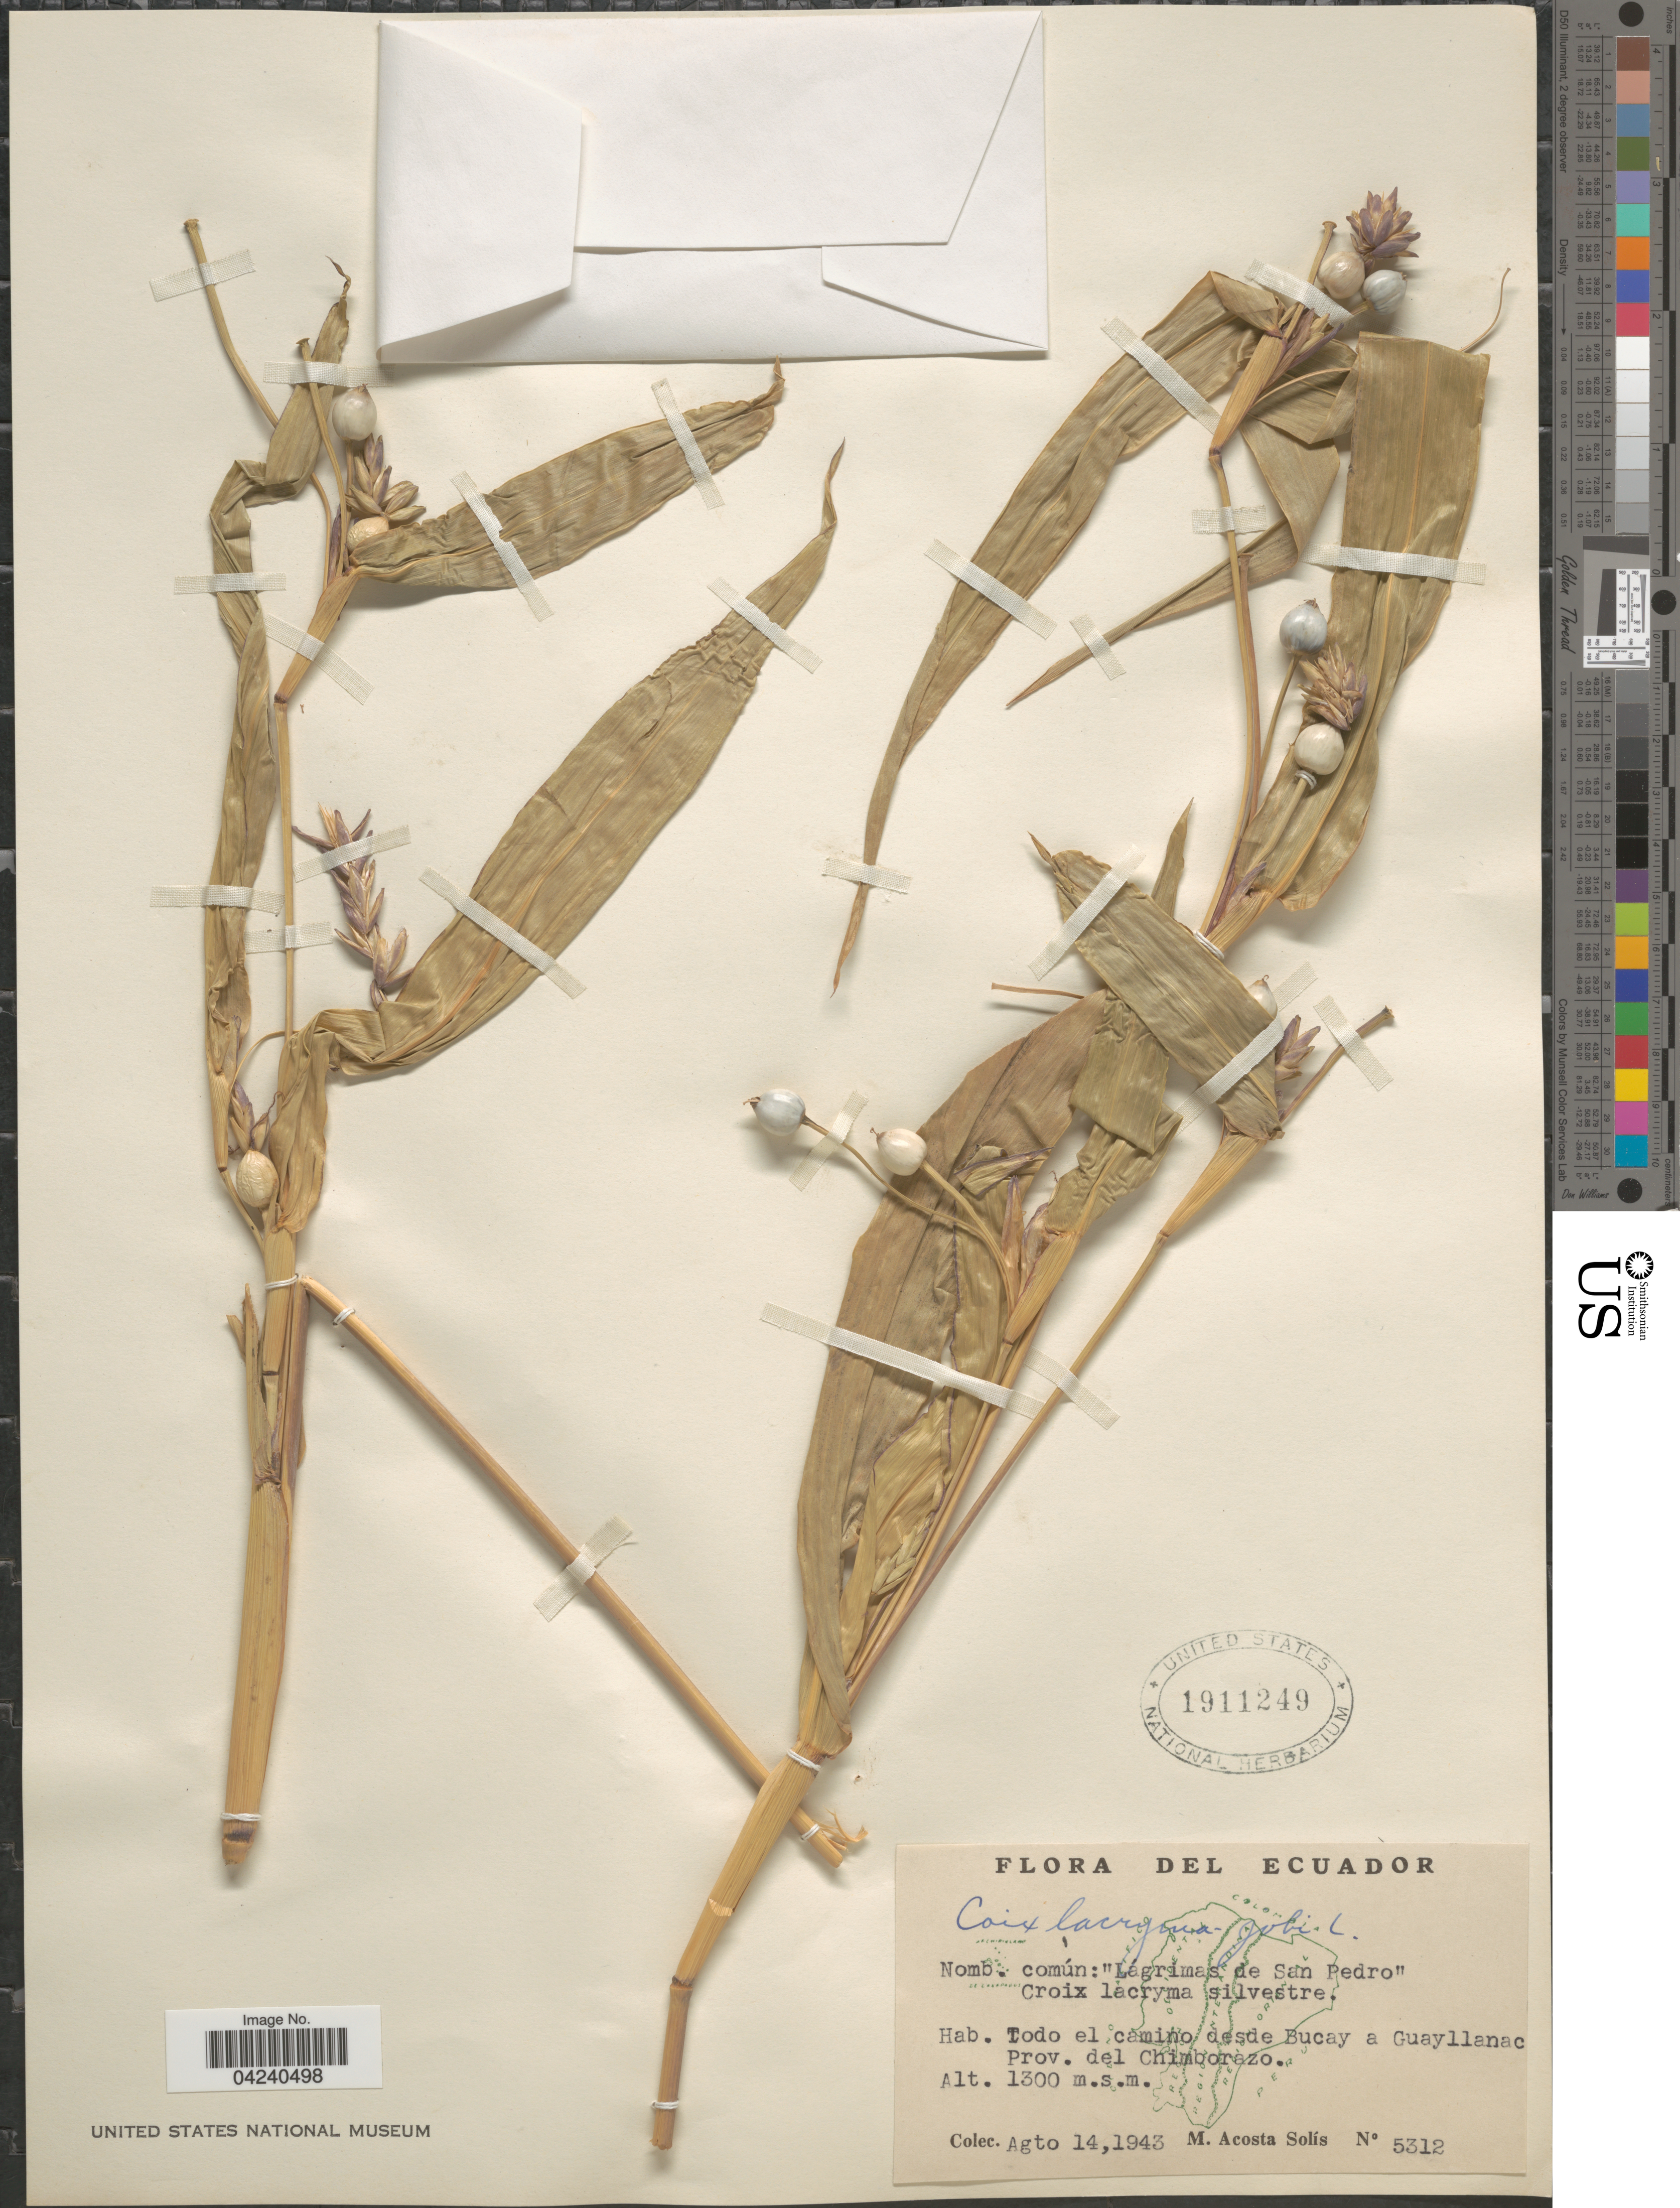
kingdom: Plantae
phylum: Tracheophyta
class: Liliopsida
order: Poales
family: Poaceae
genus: Coix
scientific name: Coix lacryma-jobi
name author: L.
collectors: M. Acosta Solis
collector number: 5312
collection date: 1943-08-14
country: Ecuador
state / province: Chimborazo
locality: Todo el camino desde Bucay a Guayllanac.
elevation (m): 1300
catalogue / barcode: US 1911249